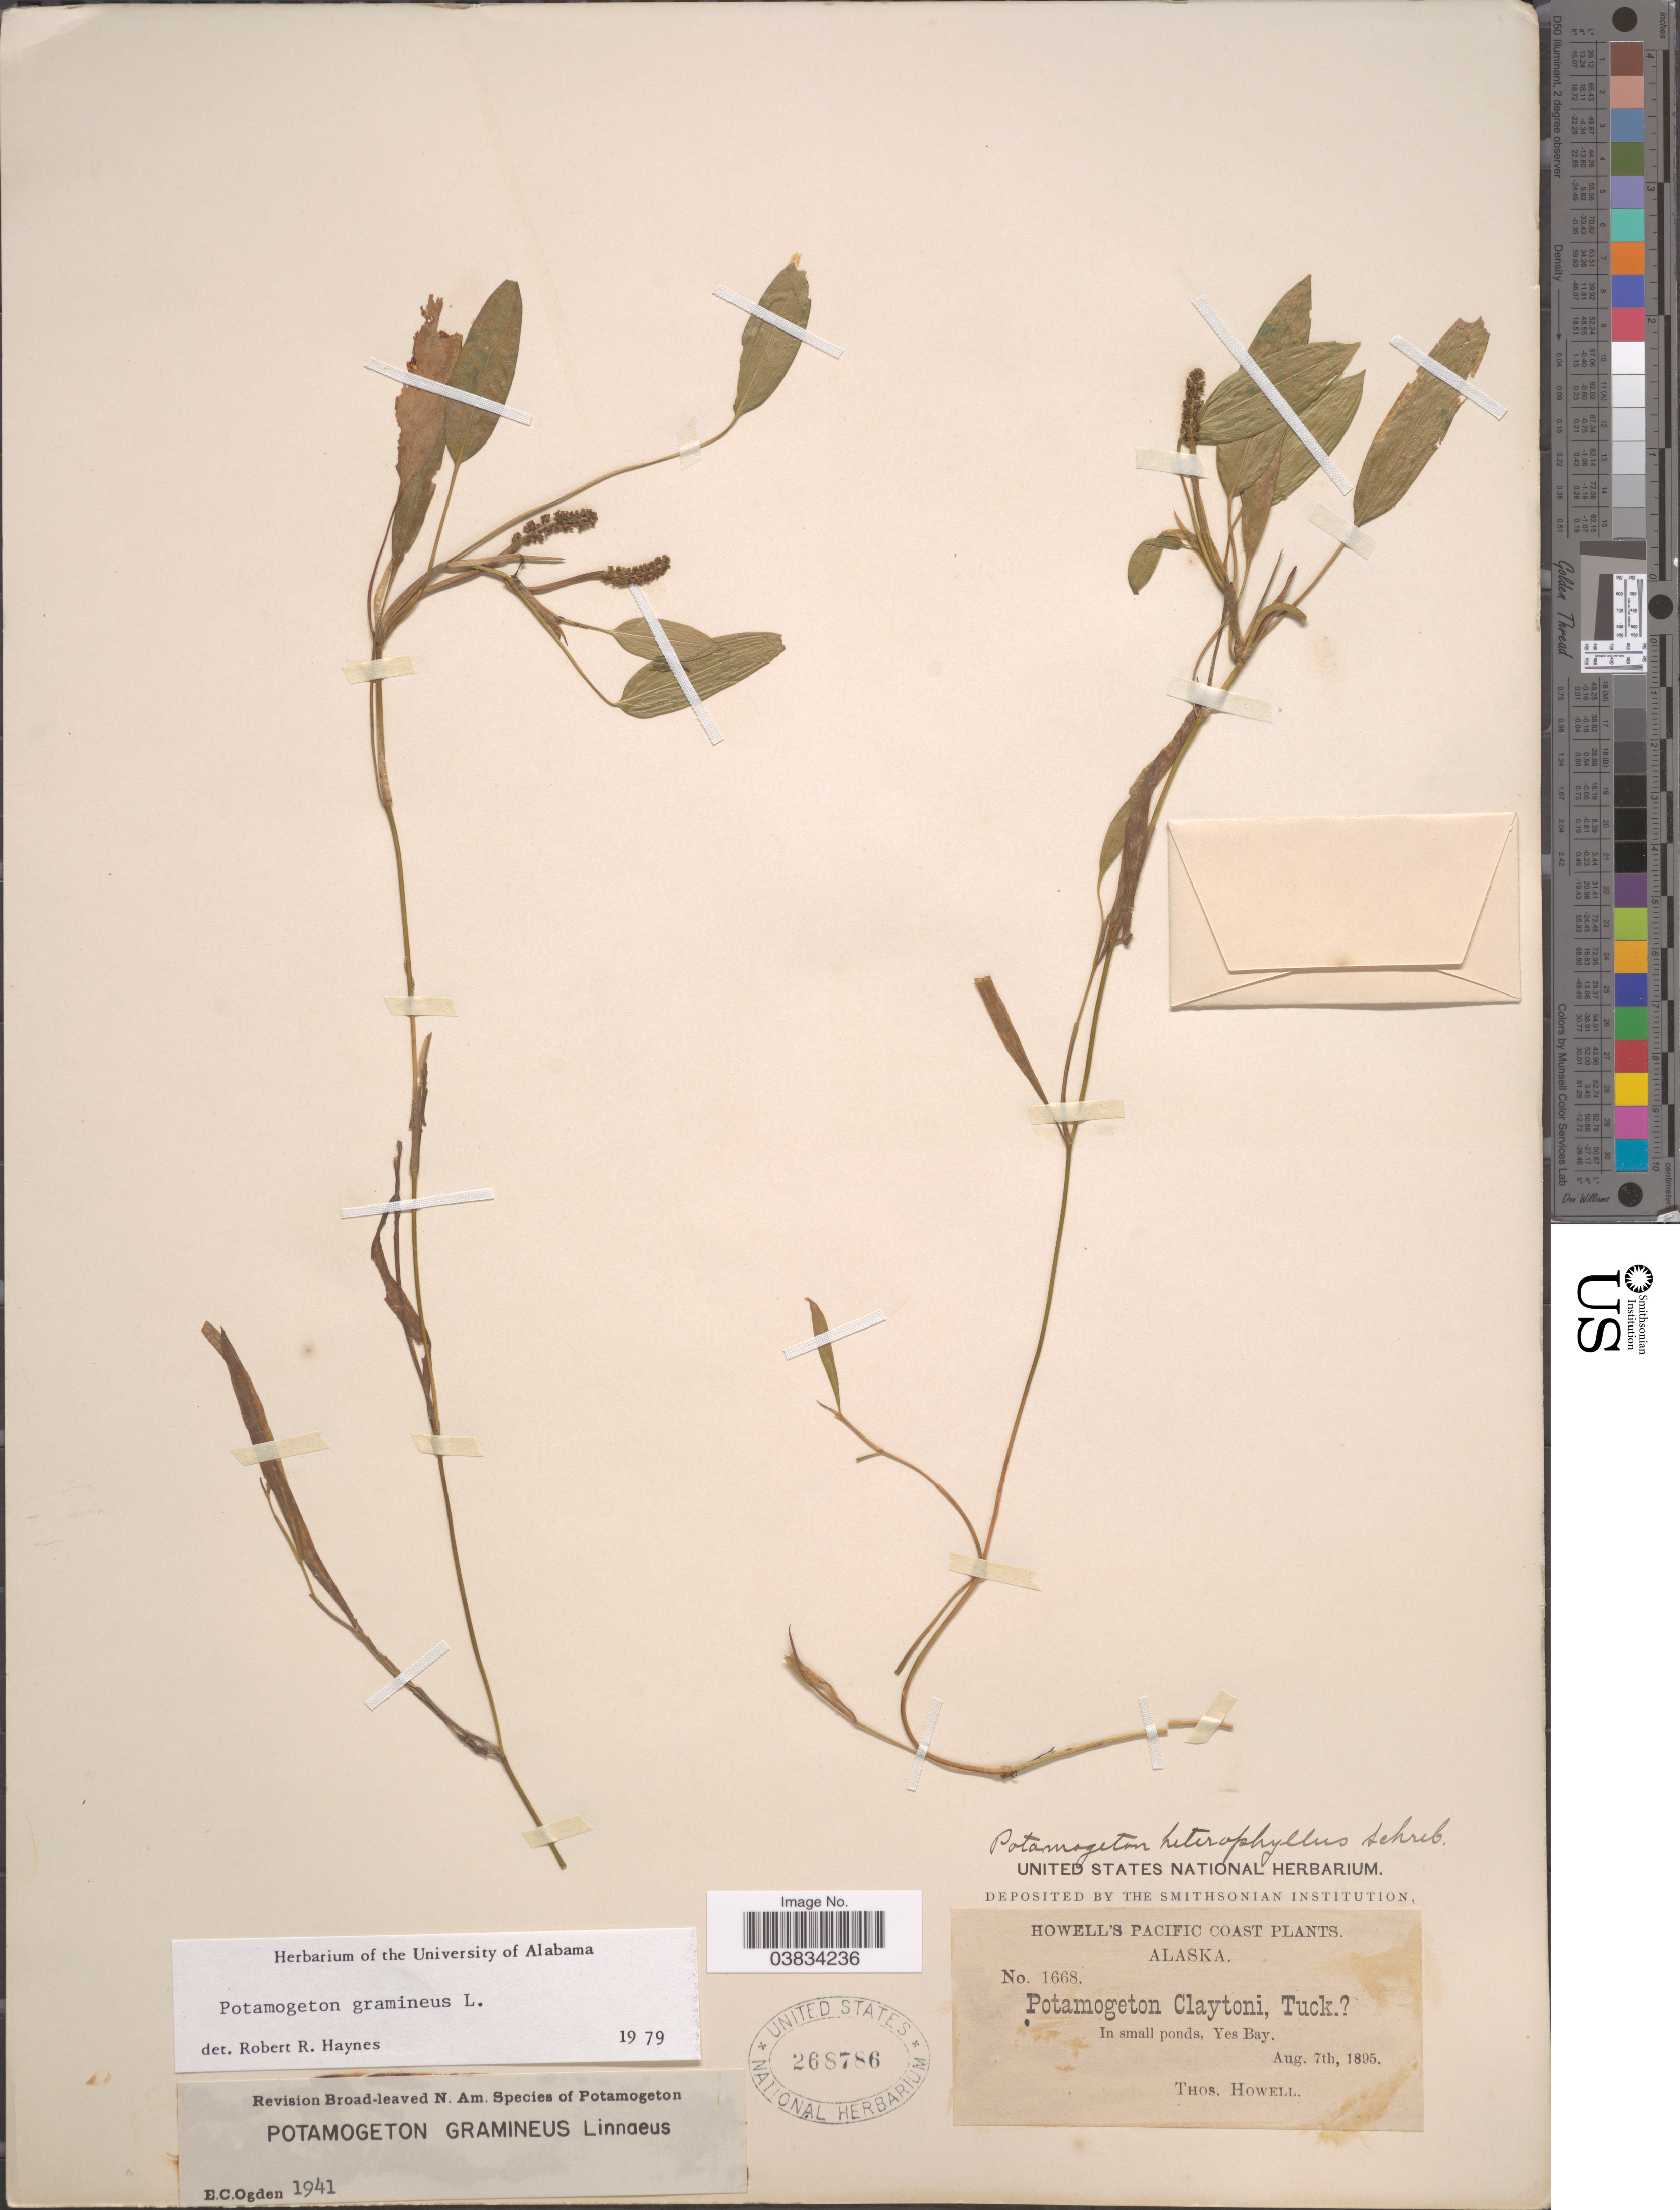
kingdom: Plantae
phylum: Tracheophyta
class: Liliopsida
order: Alismatales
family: Potamogetonaceae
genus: Potamogeton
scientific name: Potamogeton gramineus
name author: L.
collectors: T. Howell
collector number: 1668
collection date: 1895-08-07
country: United States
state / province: Alaska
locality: Pacific Coast. Yes Bay.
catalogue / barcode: US 268786